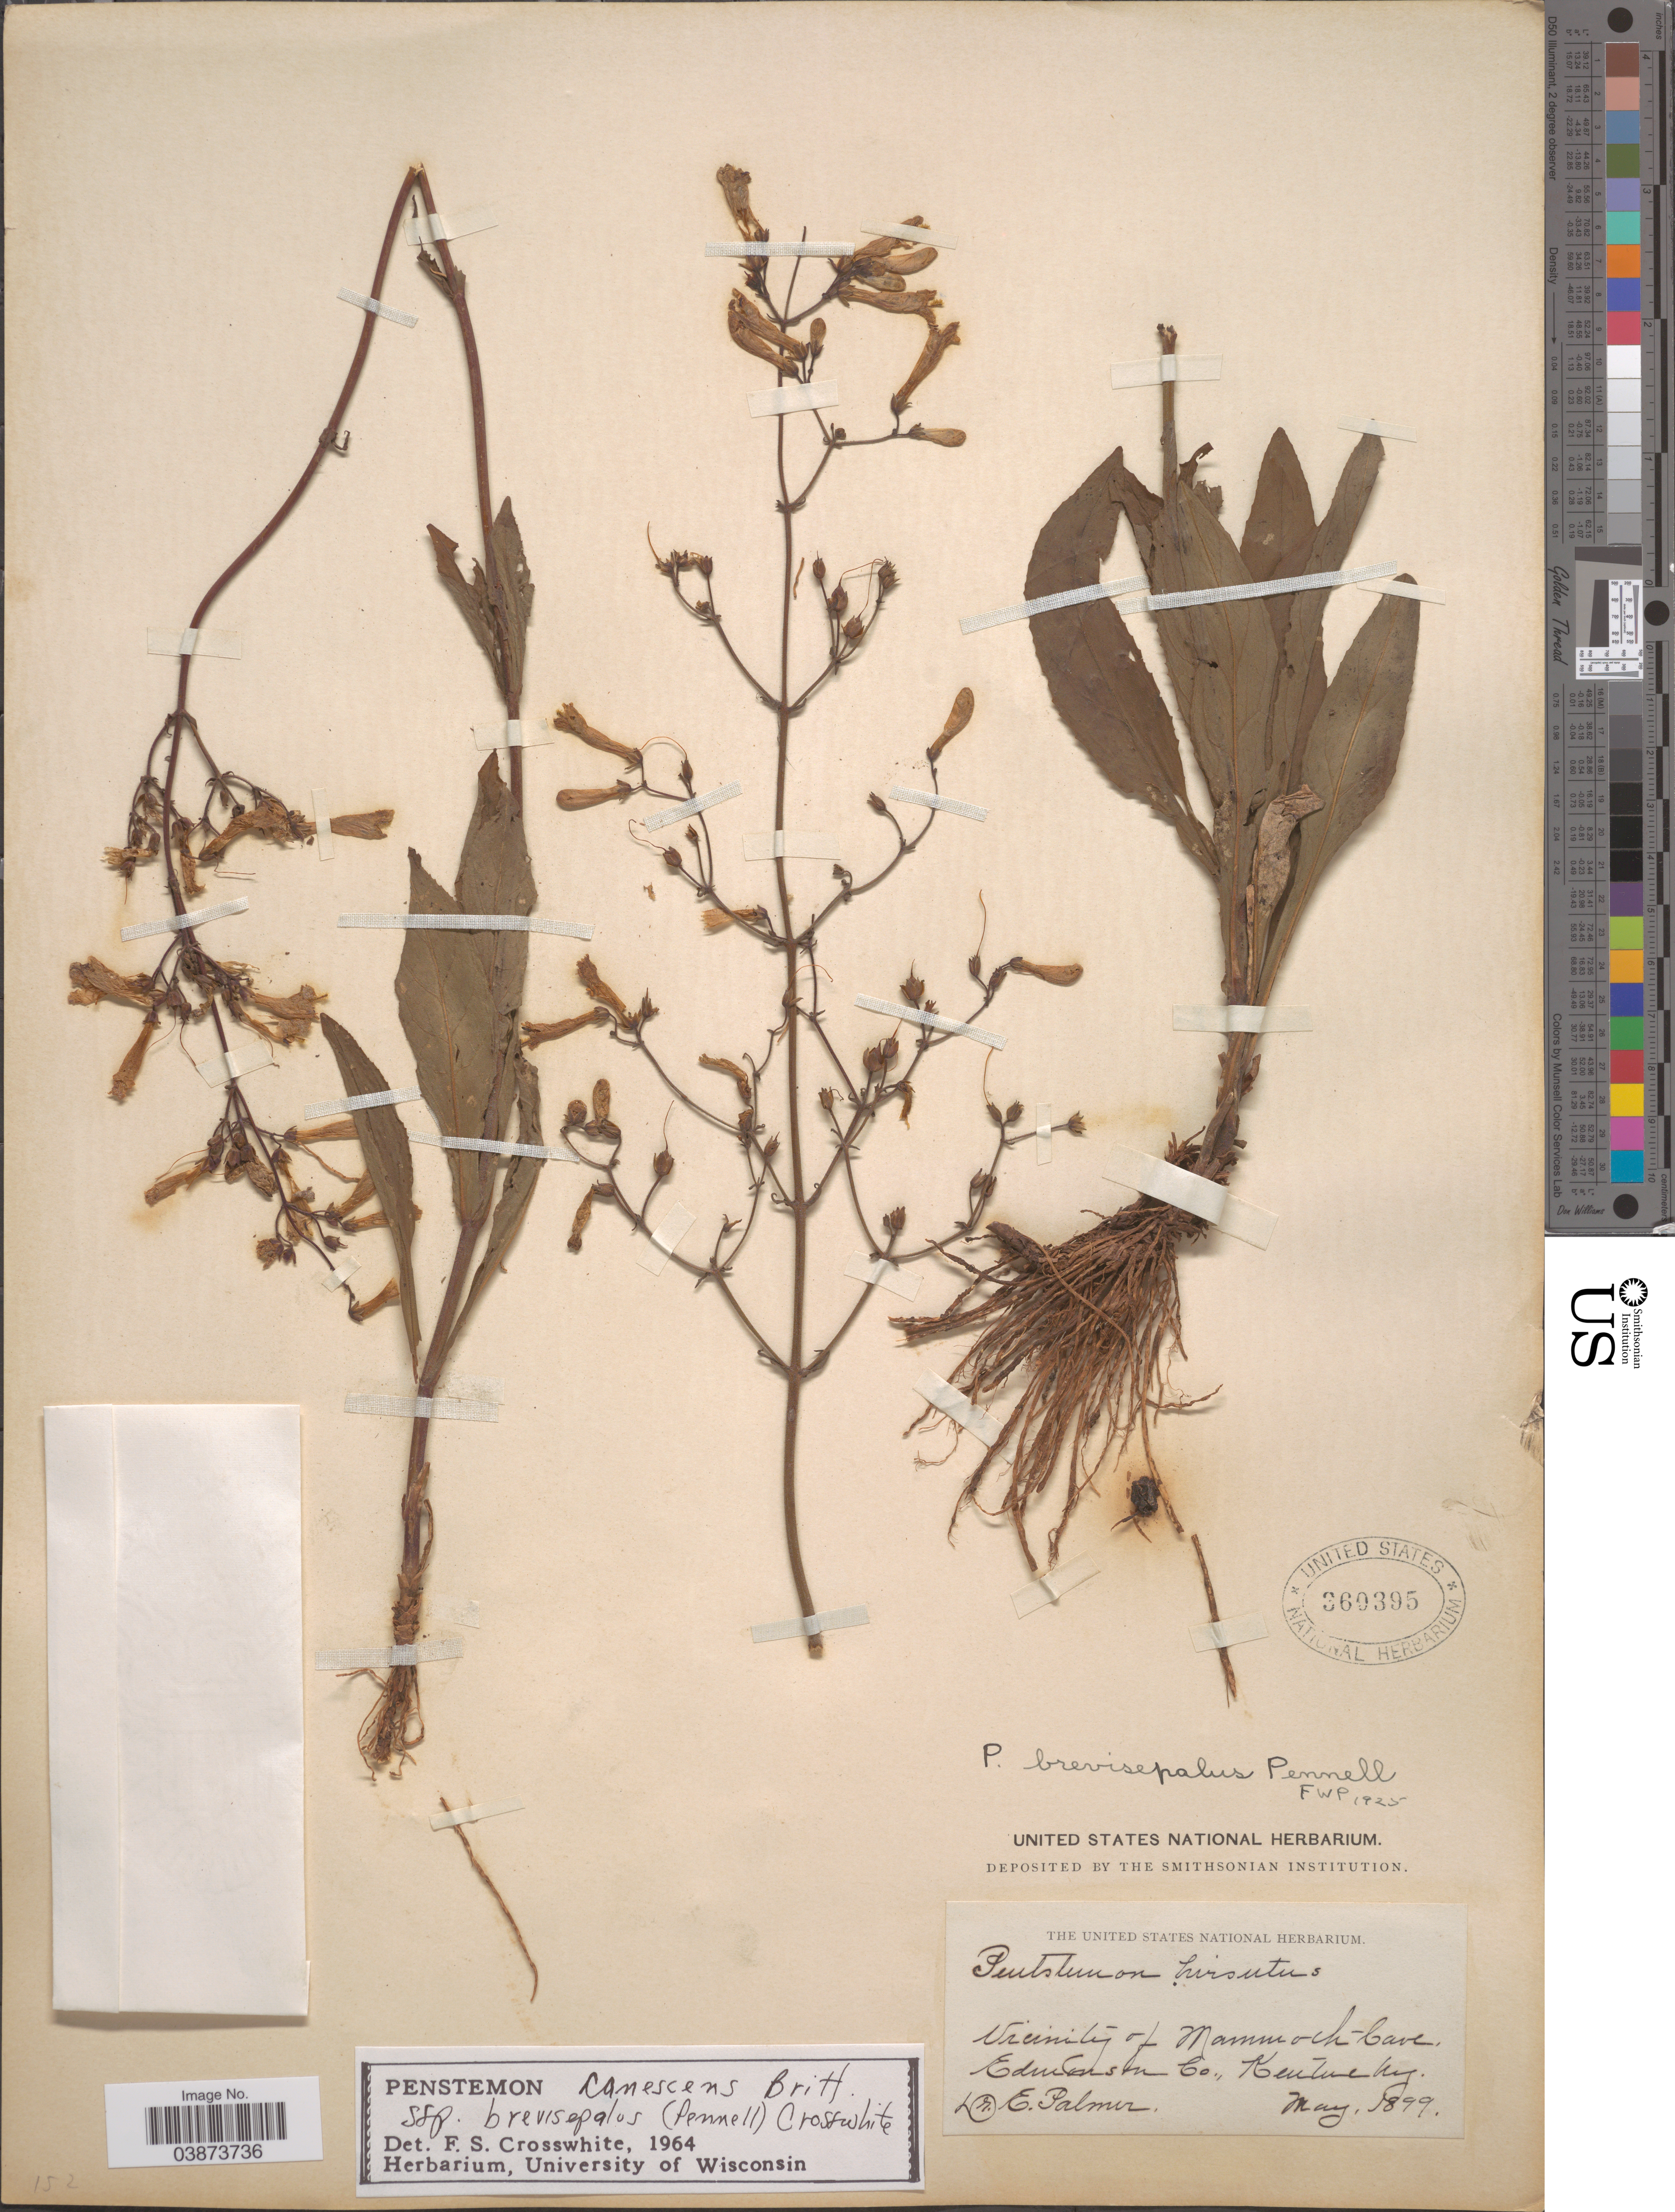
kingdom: Plantae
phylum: Tracheophyta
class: Magnoliopsida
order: Lamiales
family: Plantaginaceae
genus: Penstemon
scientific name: Penstemon brevisepalus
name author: Pennell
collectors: E. Palmer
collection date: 1899-05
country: United States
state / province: Kentucky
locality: Vicinity of Mammoth Cave. Edmonson Co.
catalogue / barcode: US 360395